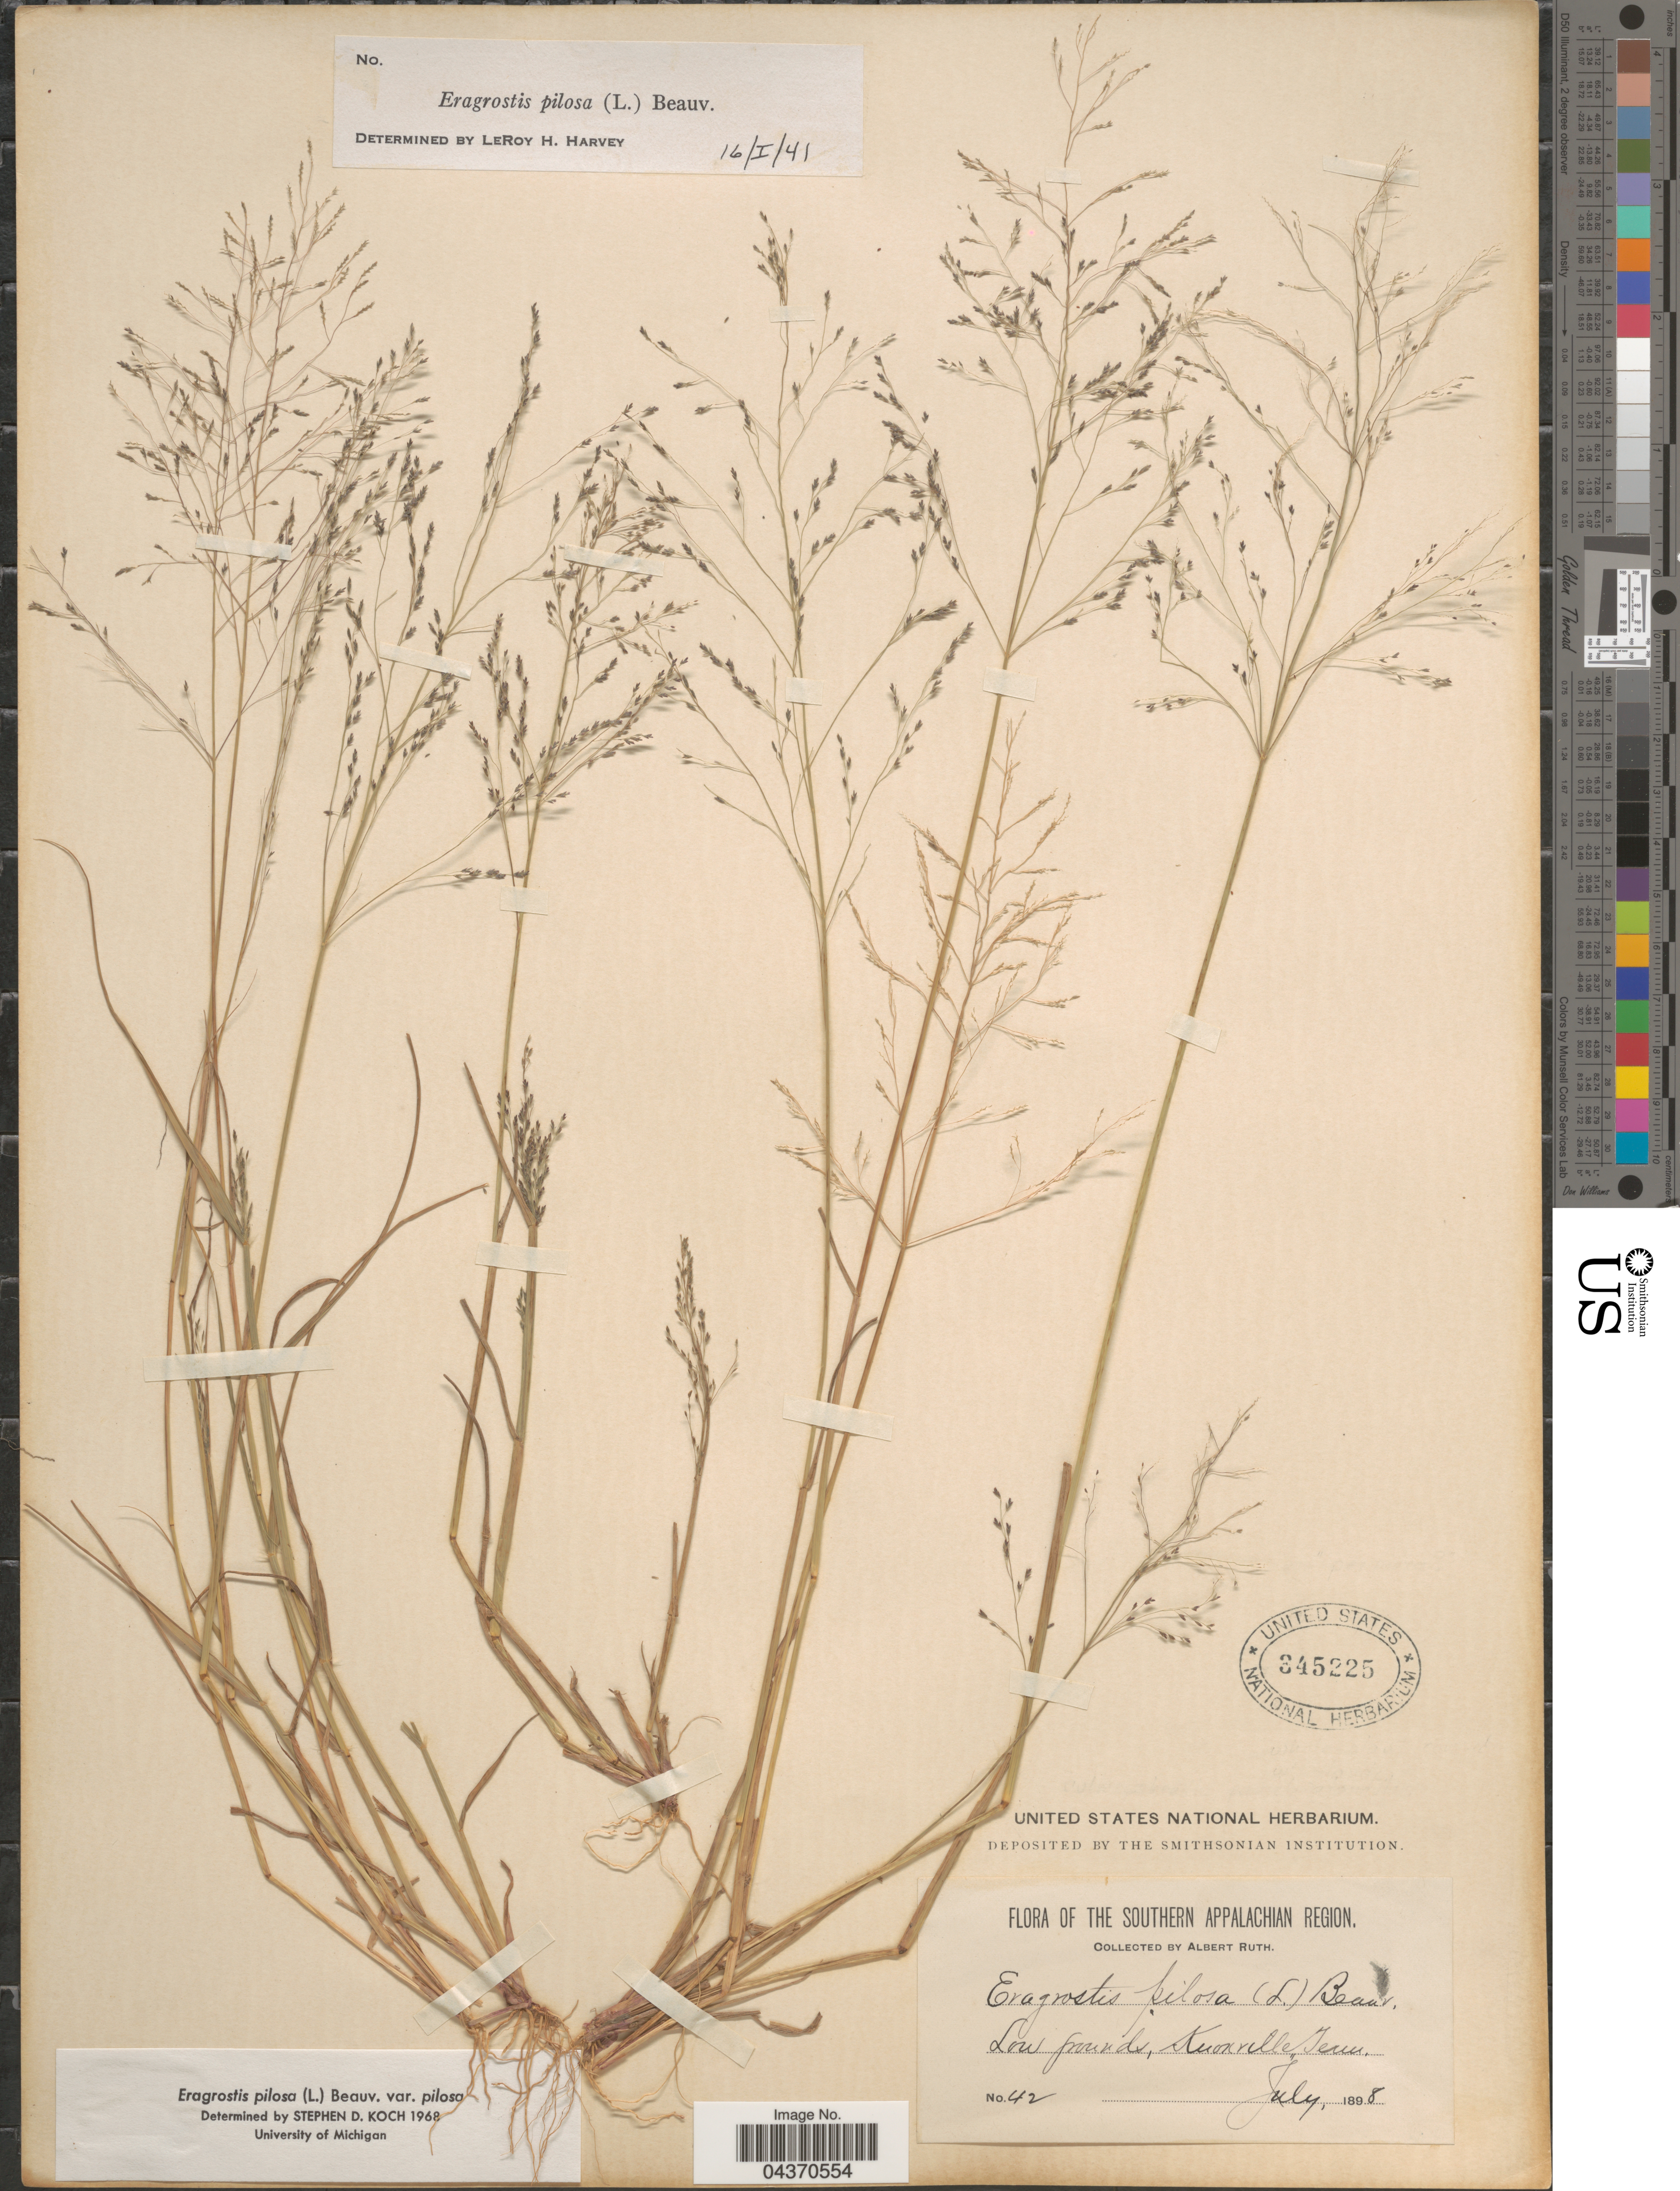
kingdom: Plantae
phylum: Tracheophyta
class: Liliopsida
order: Poales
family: Poaceae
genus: Eragrostis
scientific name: Eragrostis pilosa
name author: (L.) P. Beauv.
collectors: A. Ruth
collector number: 42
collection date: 1898-07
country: United States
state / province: Tennessee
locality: Southern Appalachian Region. Low grounds, Knoxville.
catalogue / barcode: US 345225